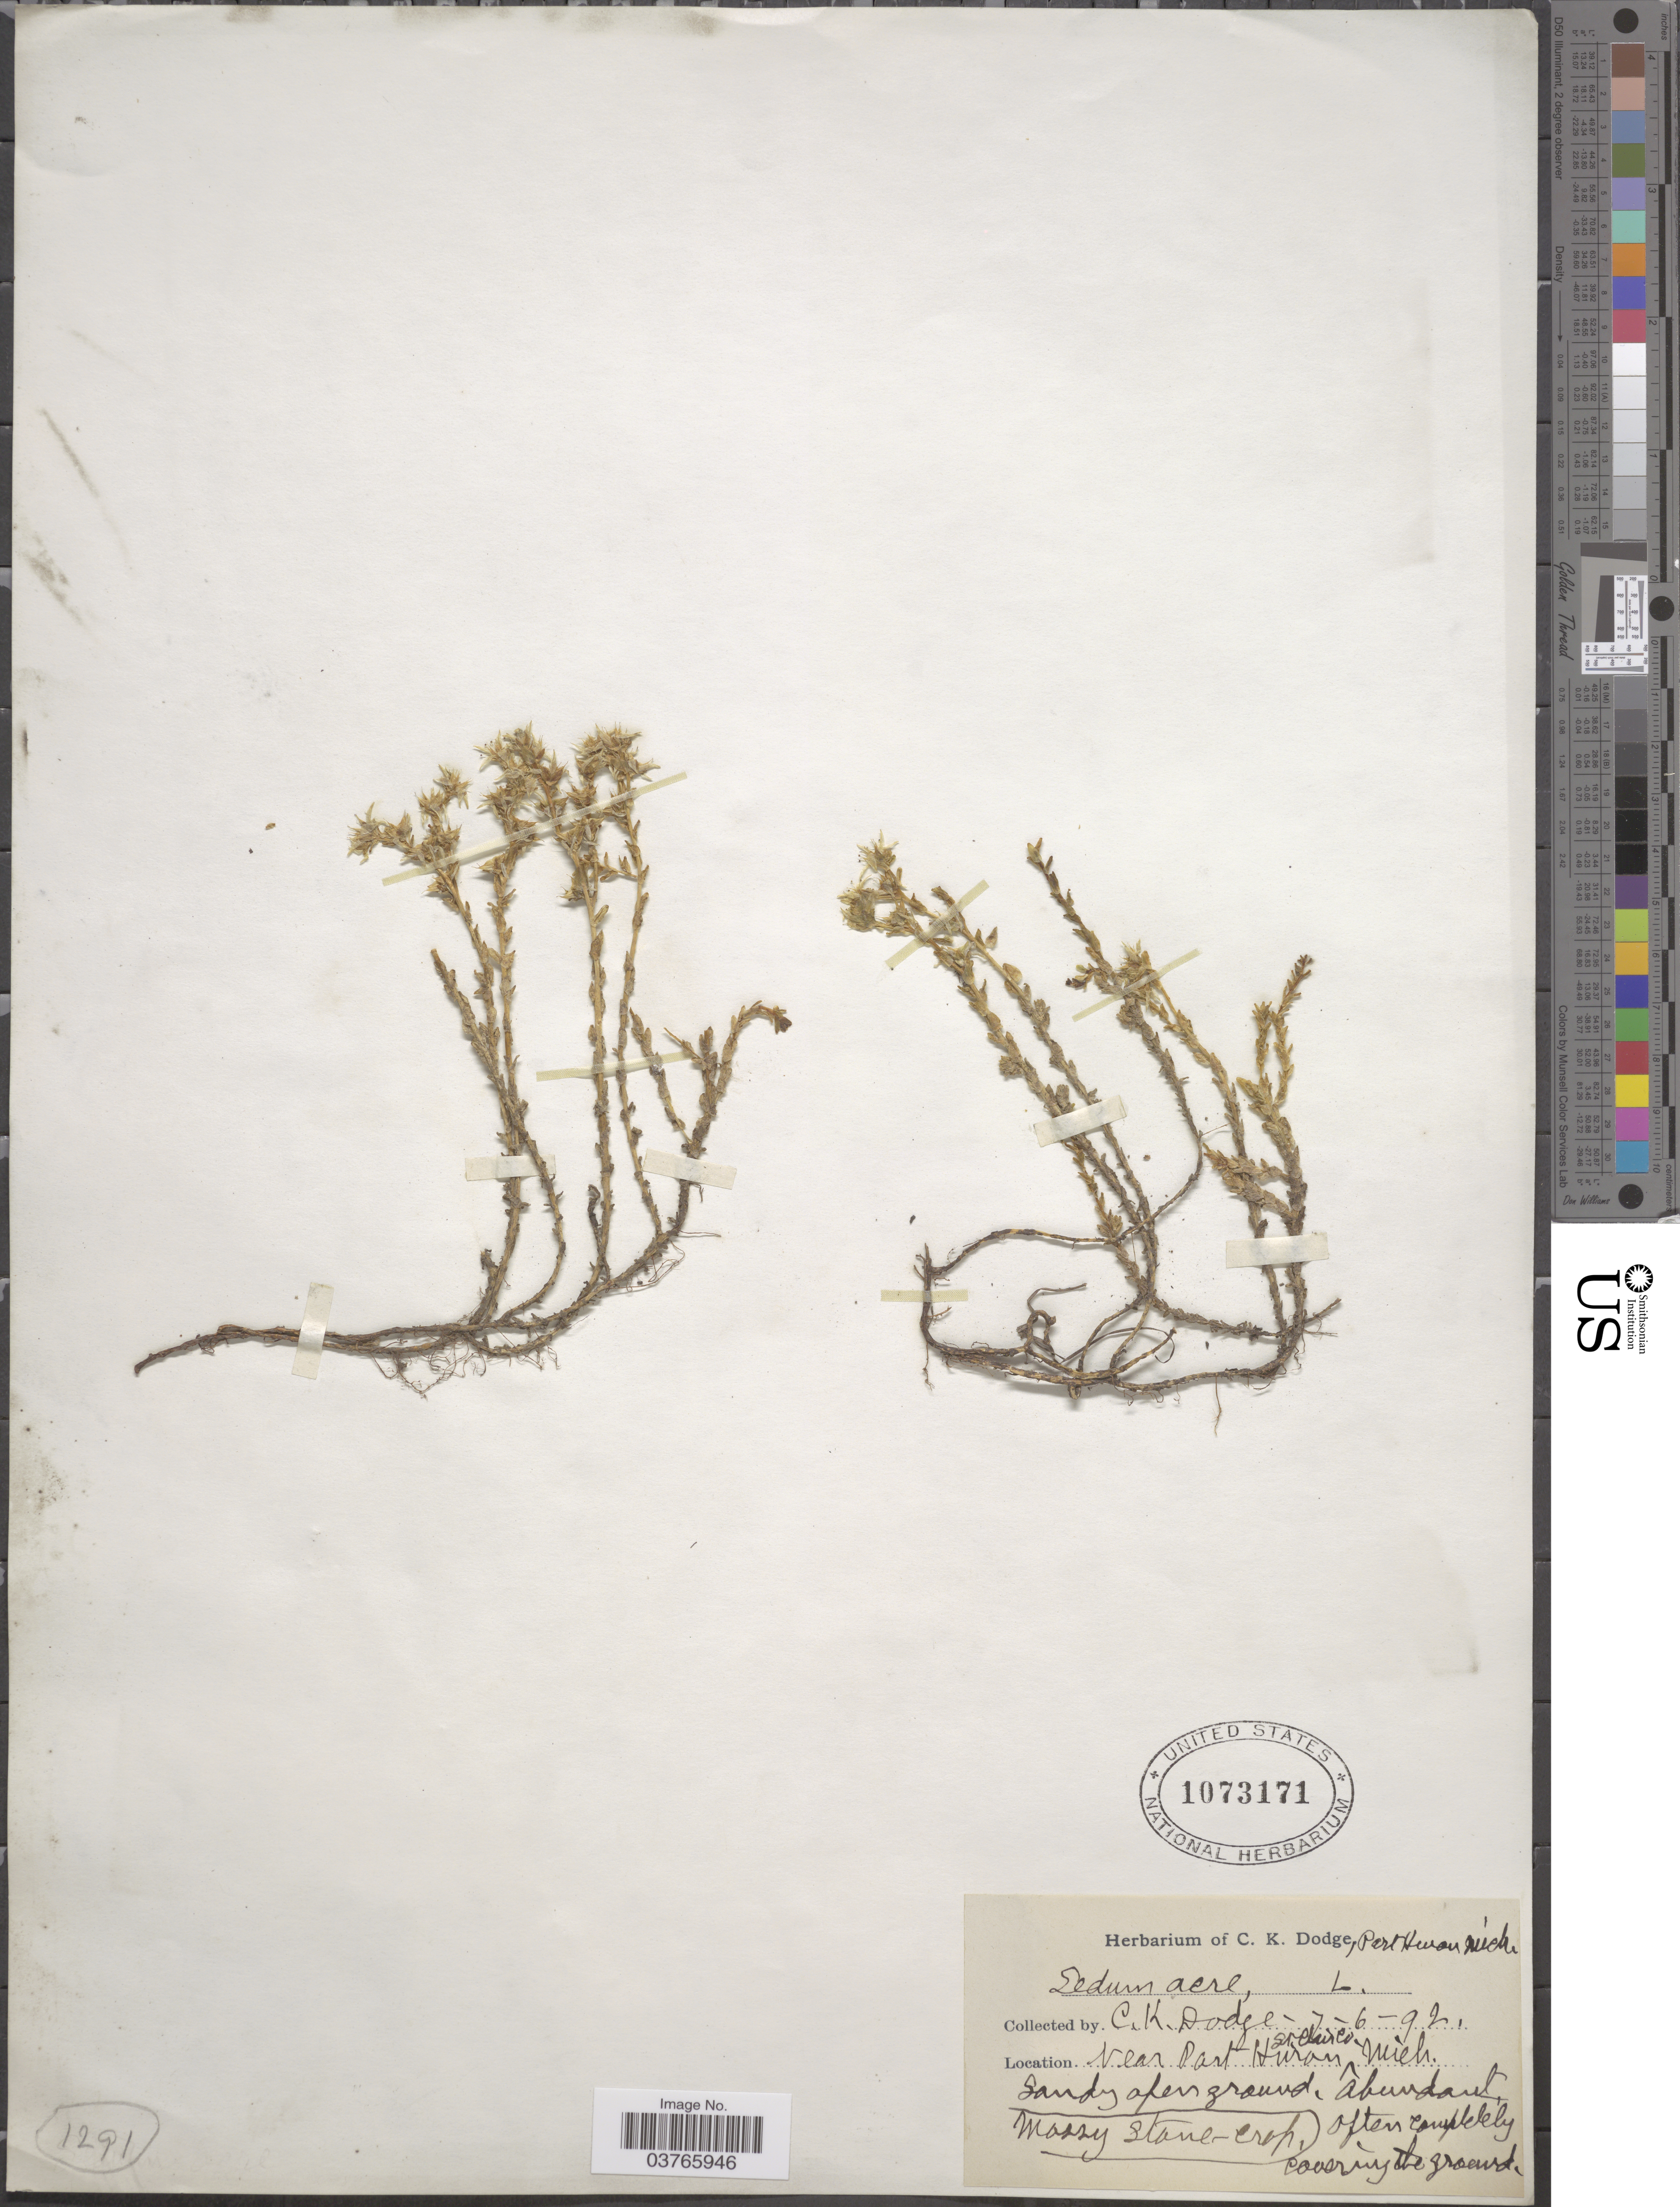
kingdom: Plantae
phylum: Tracheophyta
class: Magnoliopsida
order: Saxifragales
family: Crassulaceae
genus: Sedum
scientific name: Sedum acre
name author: L.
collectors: C. Dodge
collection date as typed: Transcribed d/m/y: 6/7/92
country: United States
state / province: Michigan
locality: Near Port Huron, St. Clair Co.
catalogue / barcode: US 1073171